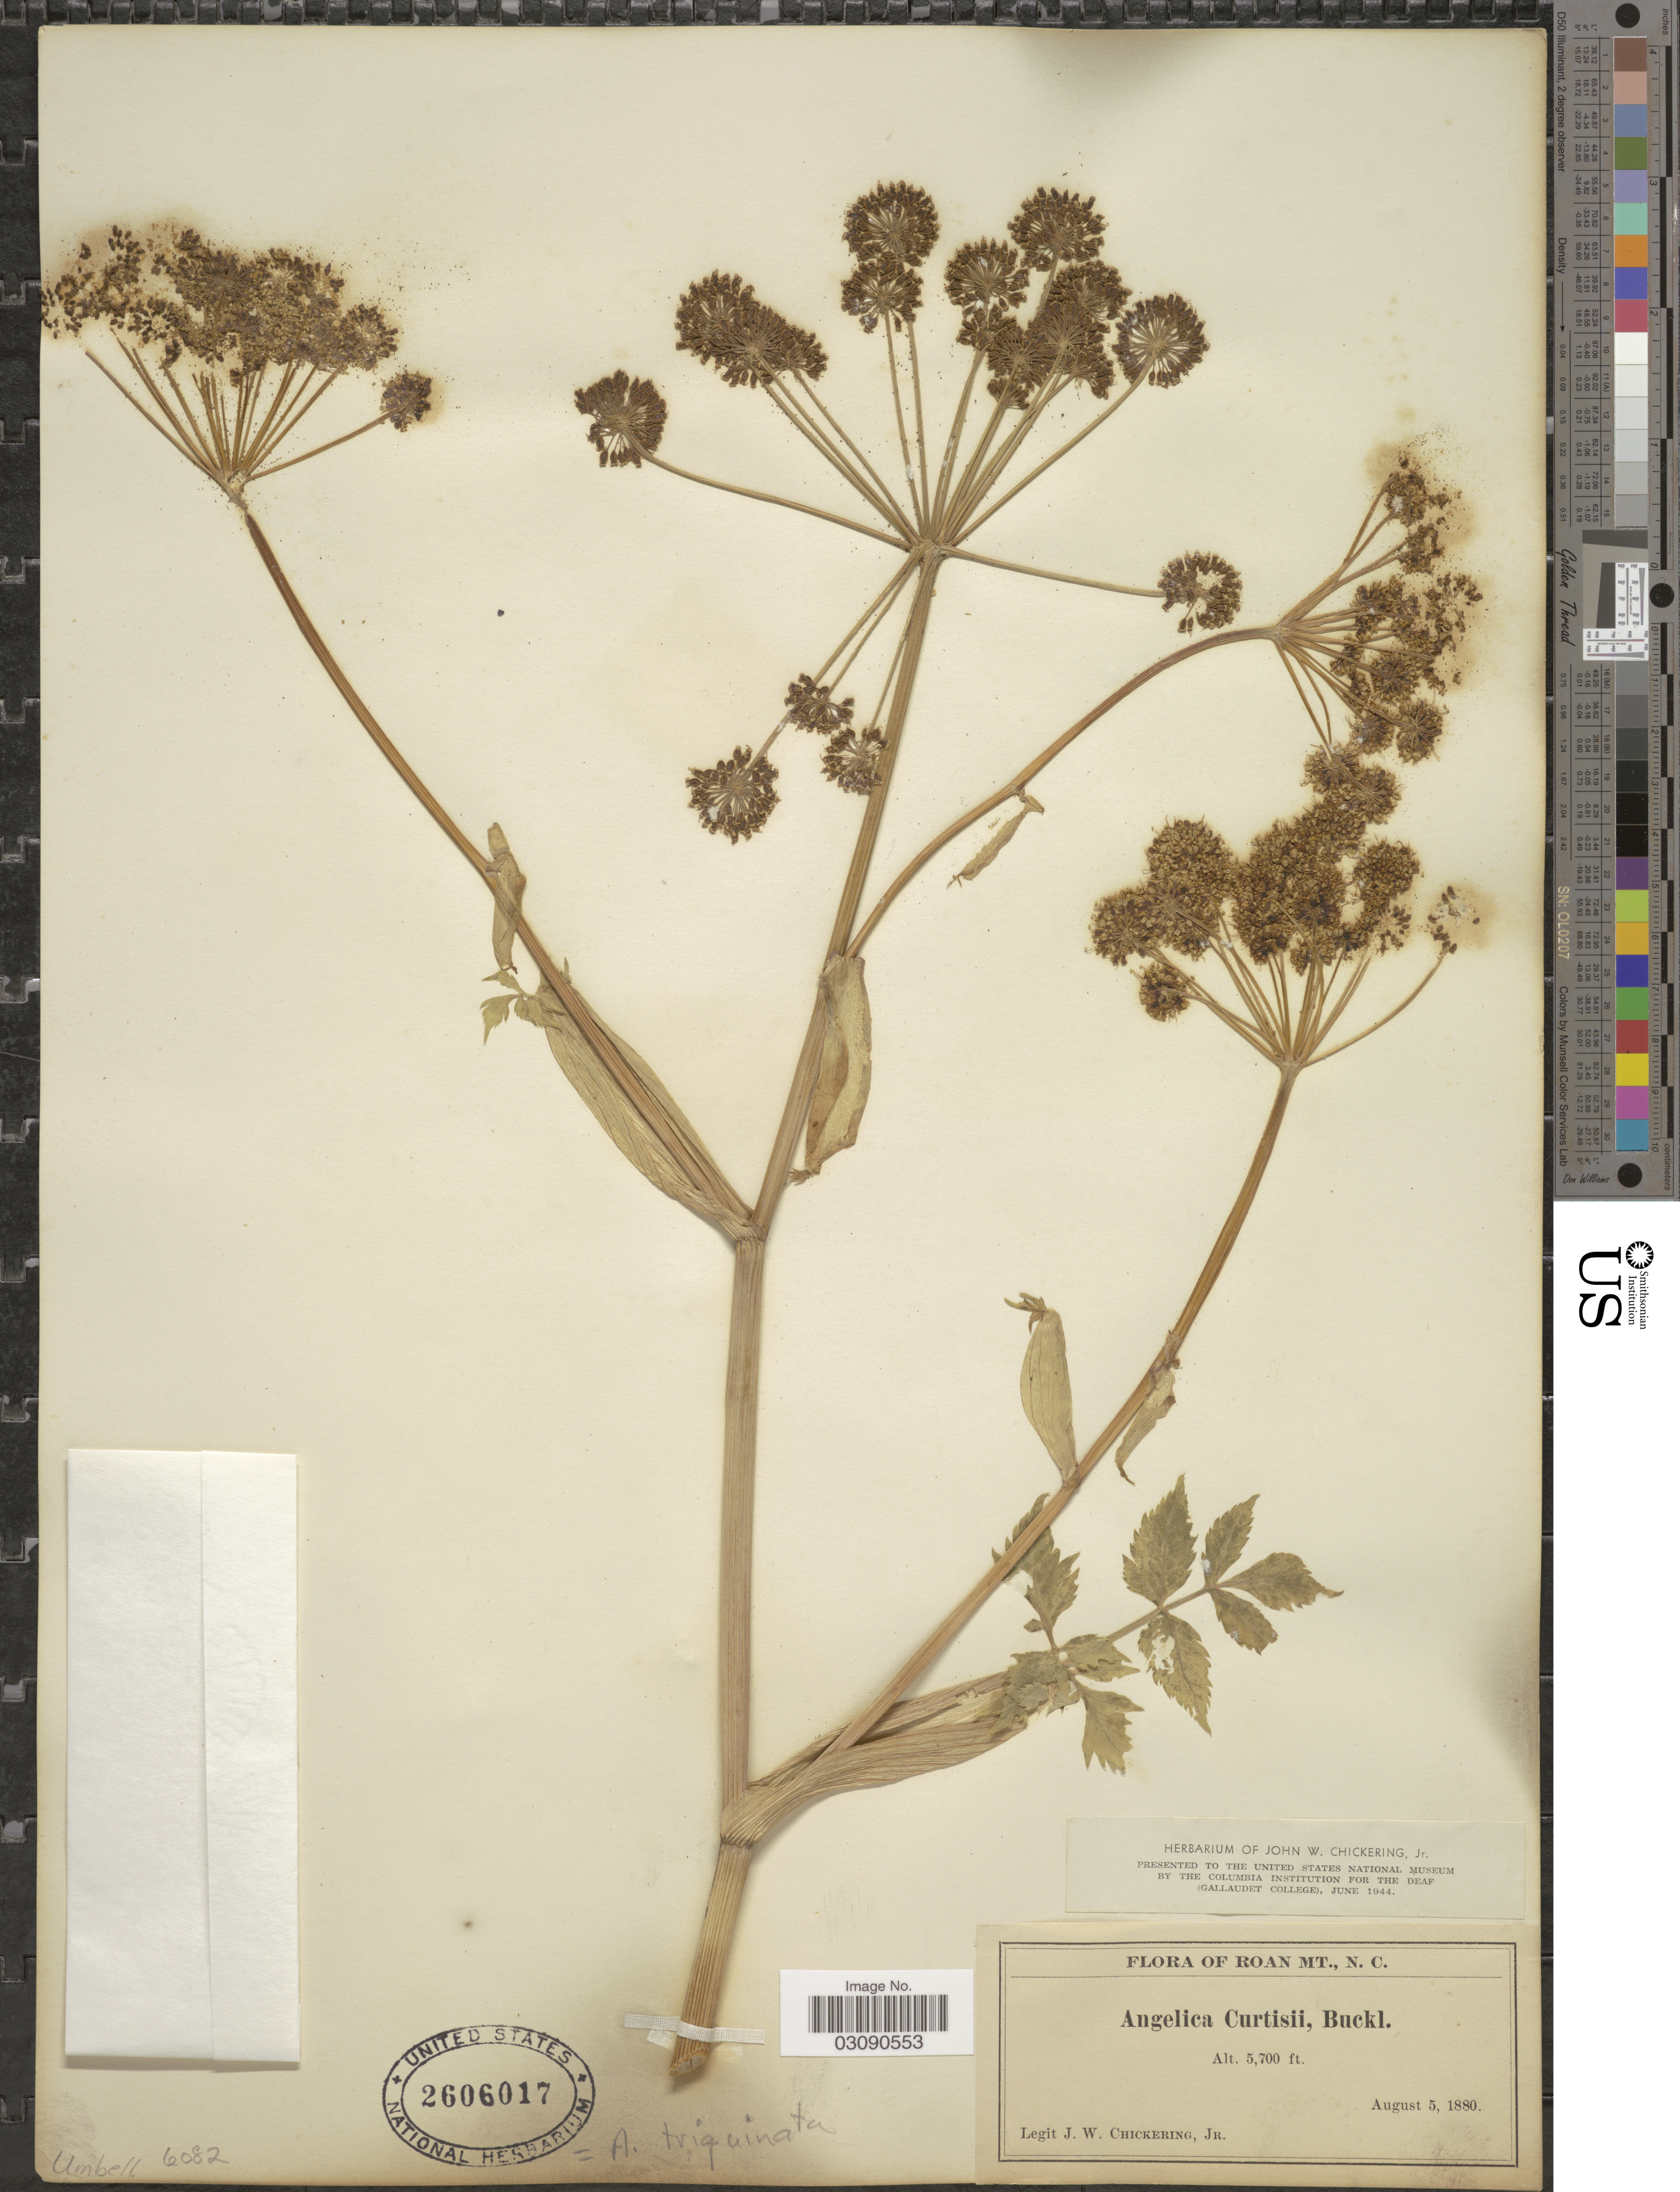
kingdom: Plantae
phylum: Tracheophyta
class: Magnoliopsida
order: Apiales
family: Apiaceae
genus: Angelica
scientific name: Angelica triquinata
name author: Michx.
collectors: J. W. Chickering Jr.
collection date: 1880-08-05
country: United States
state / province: North Carolina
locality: Roan Mt.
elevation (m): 1737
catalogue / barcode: US 2606017